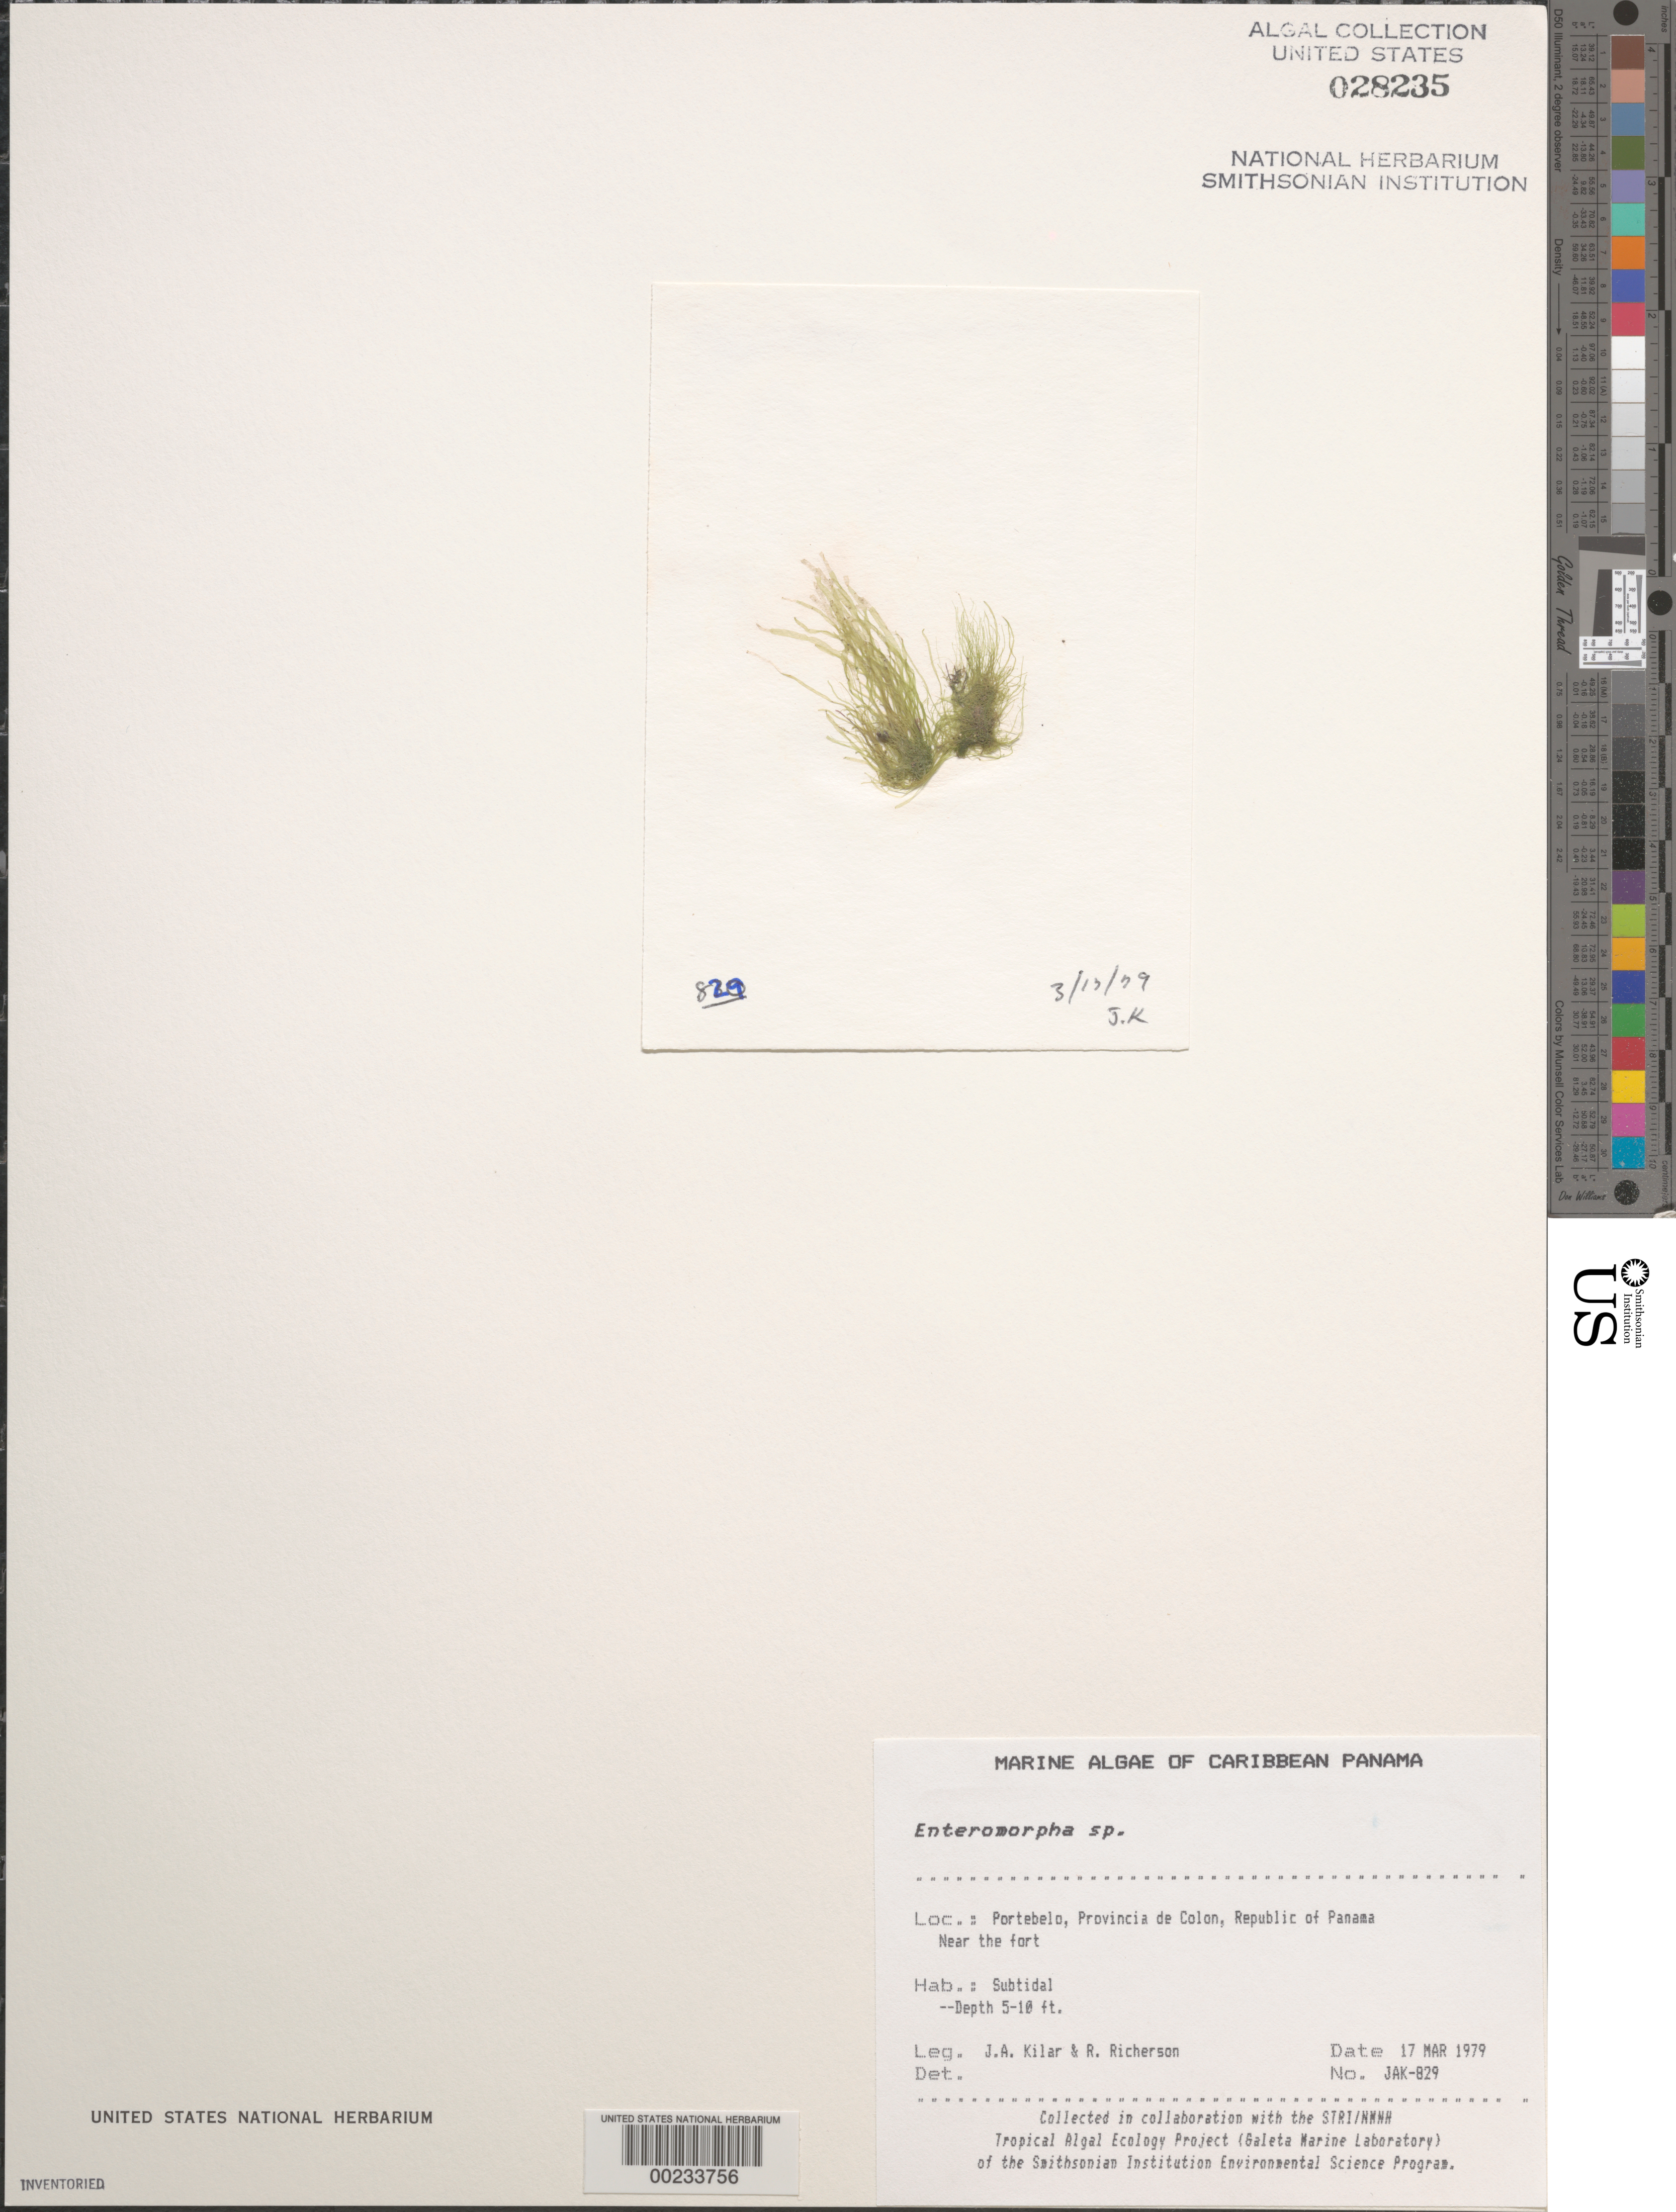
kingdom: Plantae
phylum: Chlorophyta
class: Ulvophyceae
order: Ulvales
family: Ulvaceae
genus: Ulva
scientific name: Ulva sp.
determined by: Algae name updating Project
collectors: J. A. Kilar & R. Richerson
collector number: JAK-829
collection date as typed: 17 Mar 1979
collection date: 1979-03-17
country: Panama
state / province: Colón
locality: Portebelo, near the Fort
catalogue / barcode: US 28235